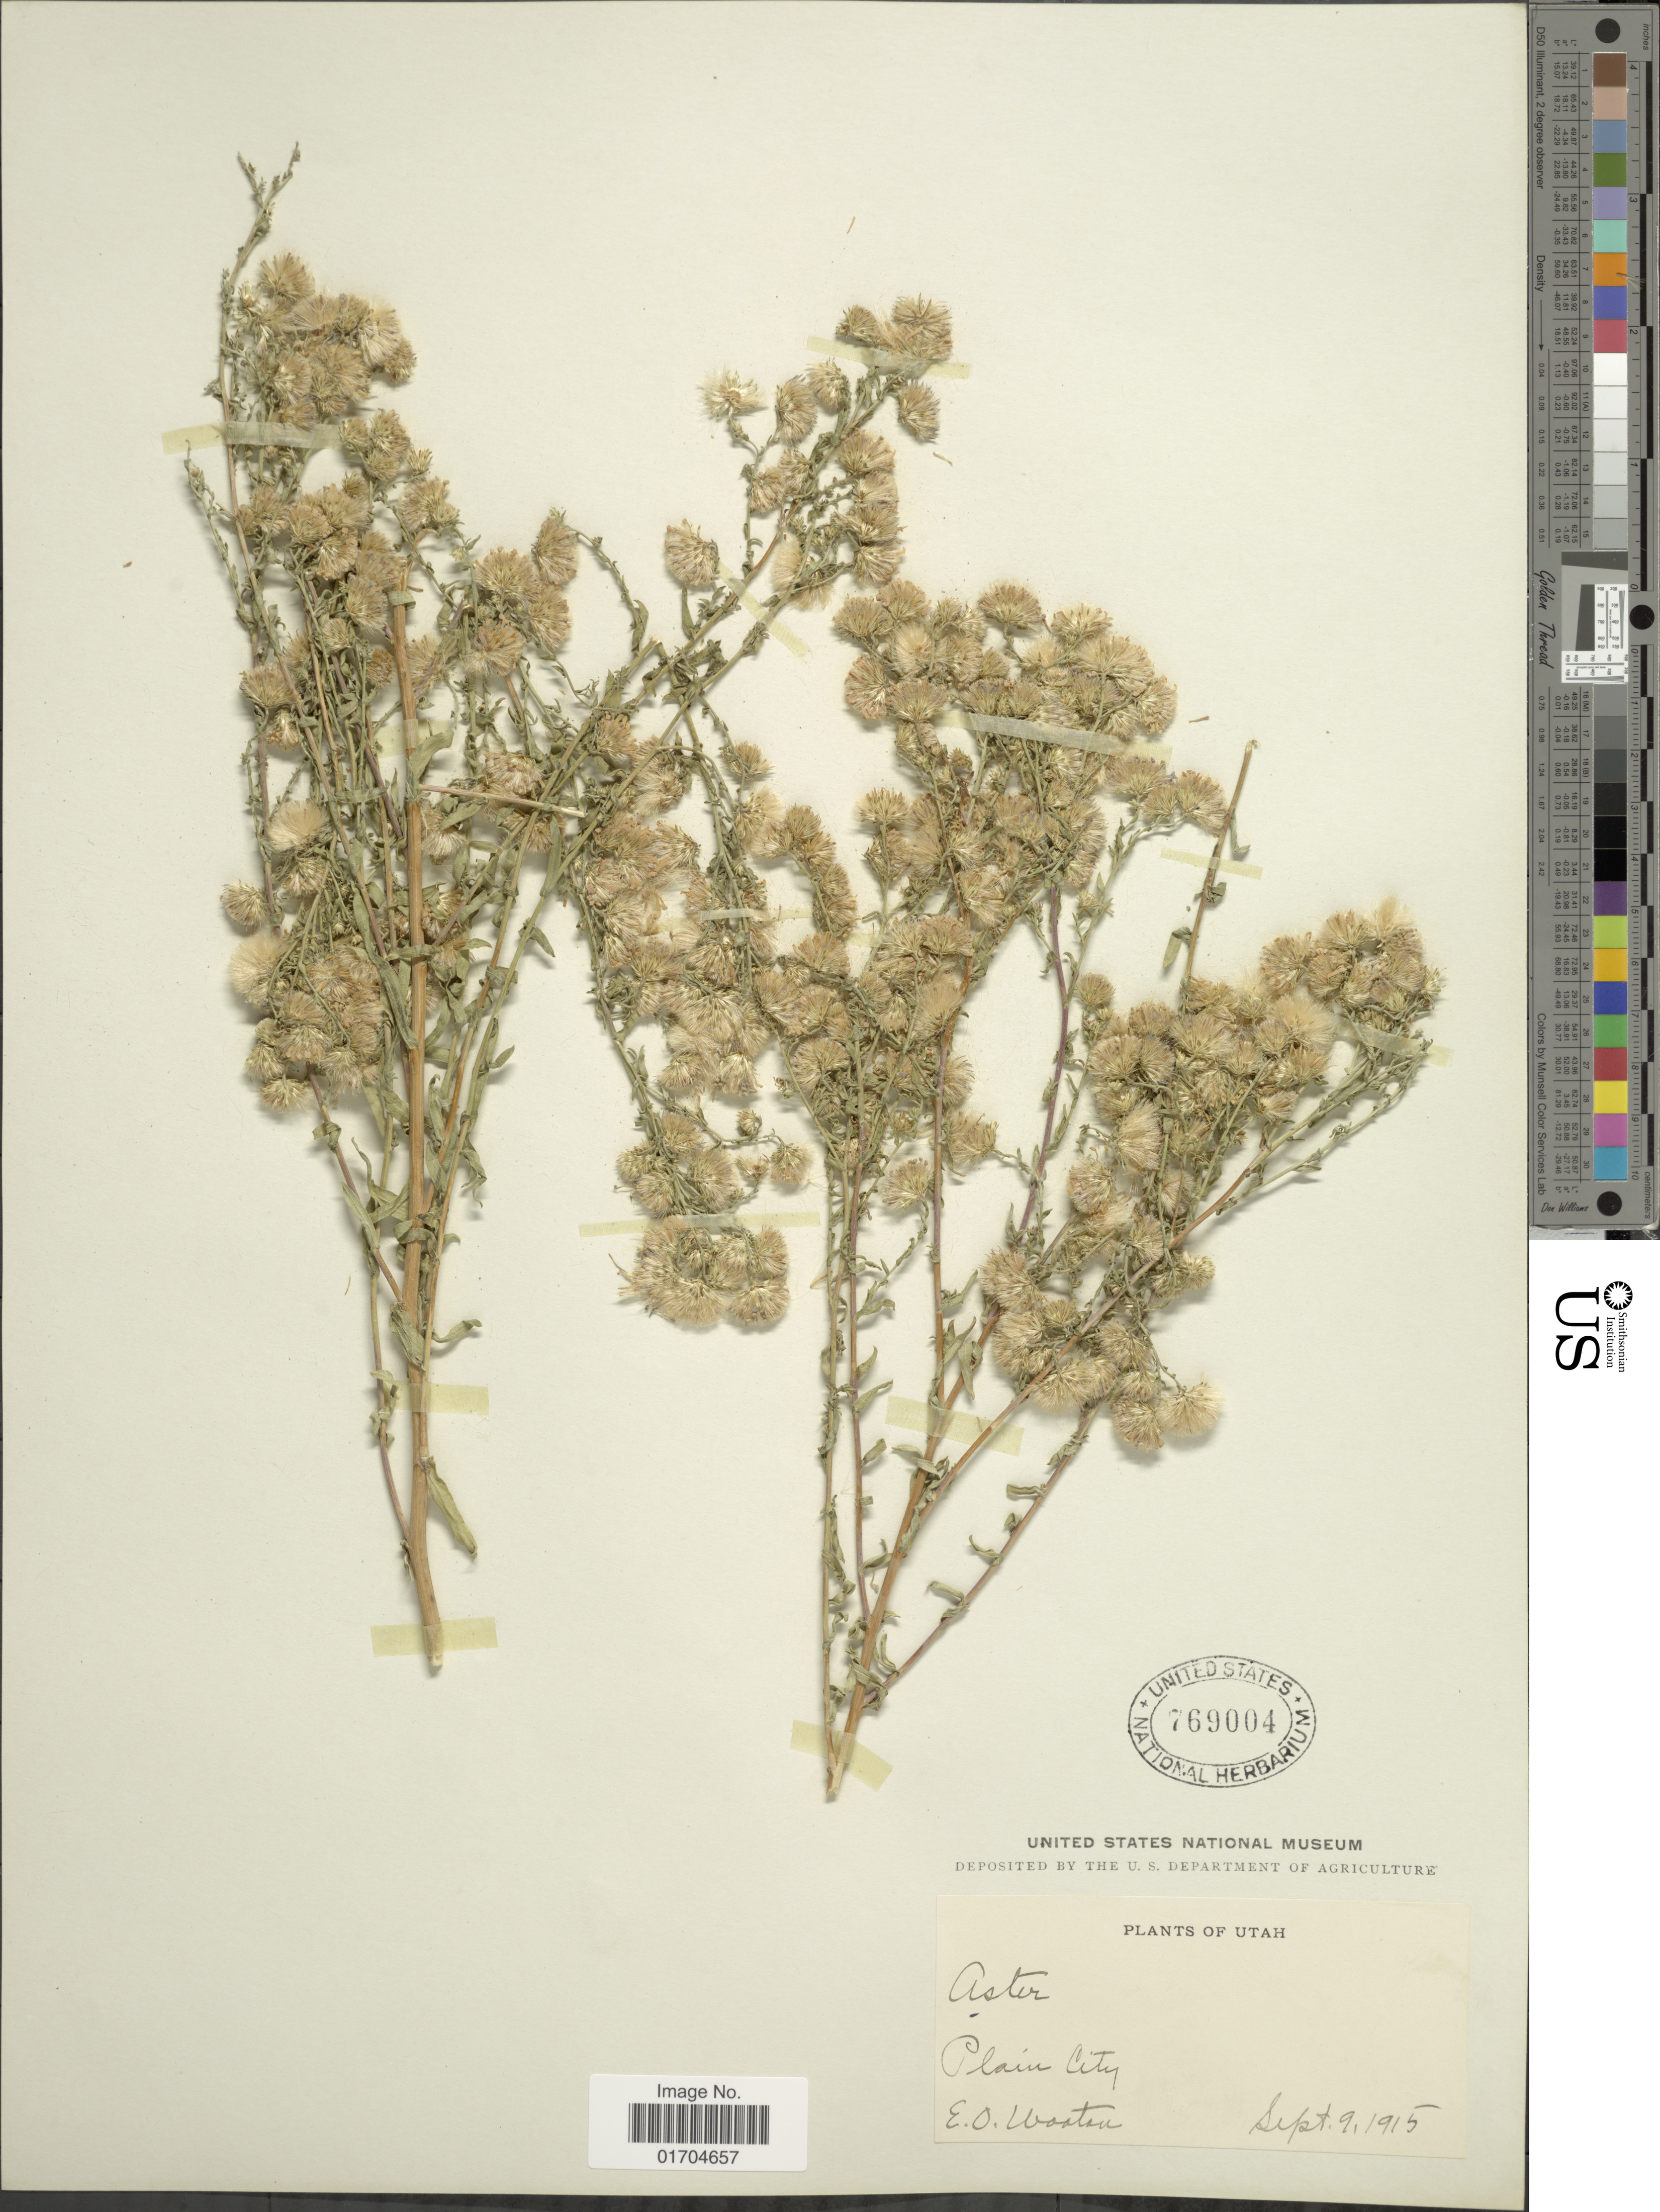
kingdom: Plantae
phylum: Tracheophyta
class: Magnoliopsida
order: Asterales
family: Asteraceae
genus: Symphyotrichum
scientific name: Symphyotrichum sp.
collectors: E. O. Wooton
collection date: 1915-09-09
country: United States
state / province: Utah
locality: Plain City.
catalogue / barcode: US 769004